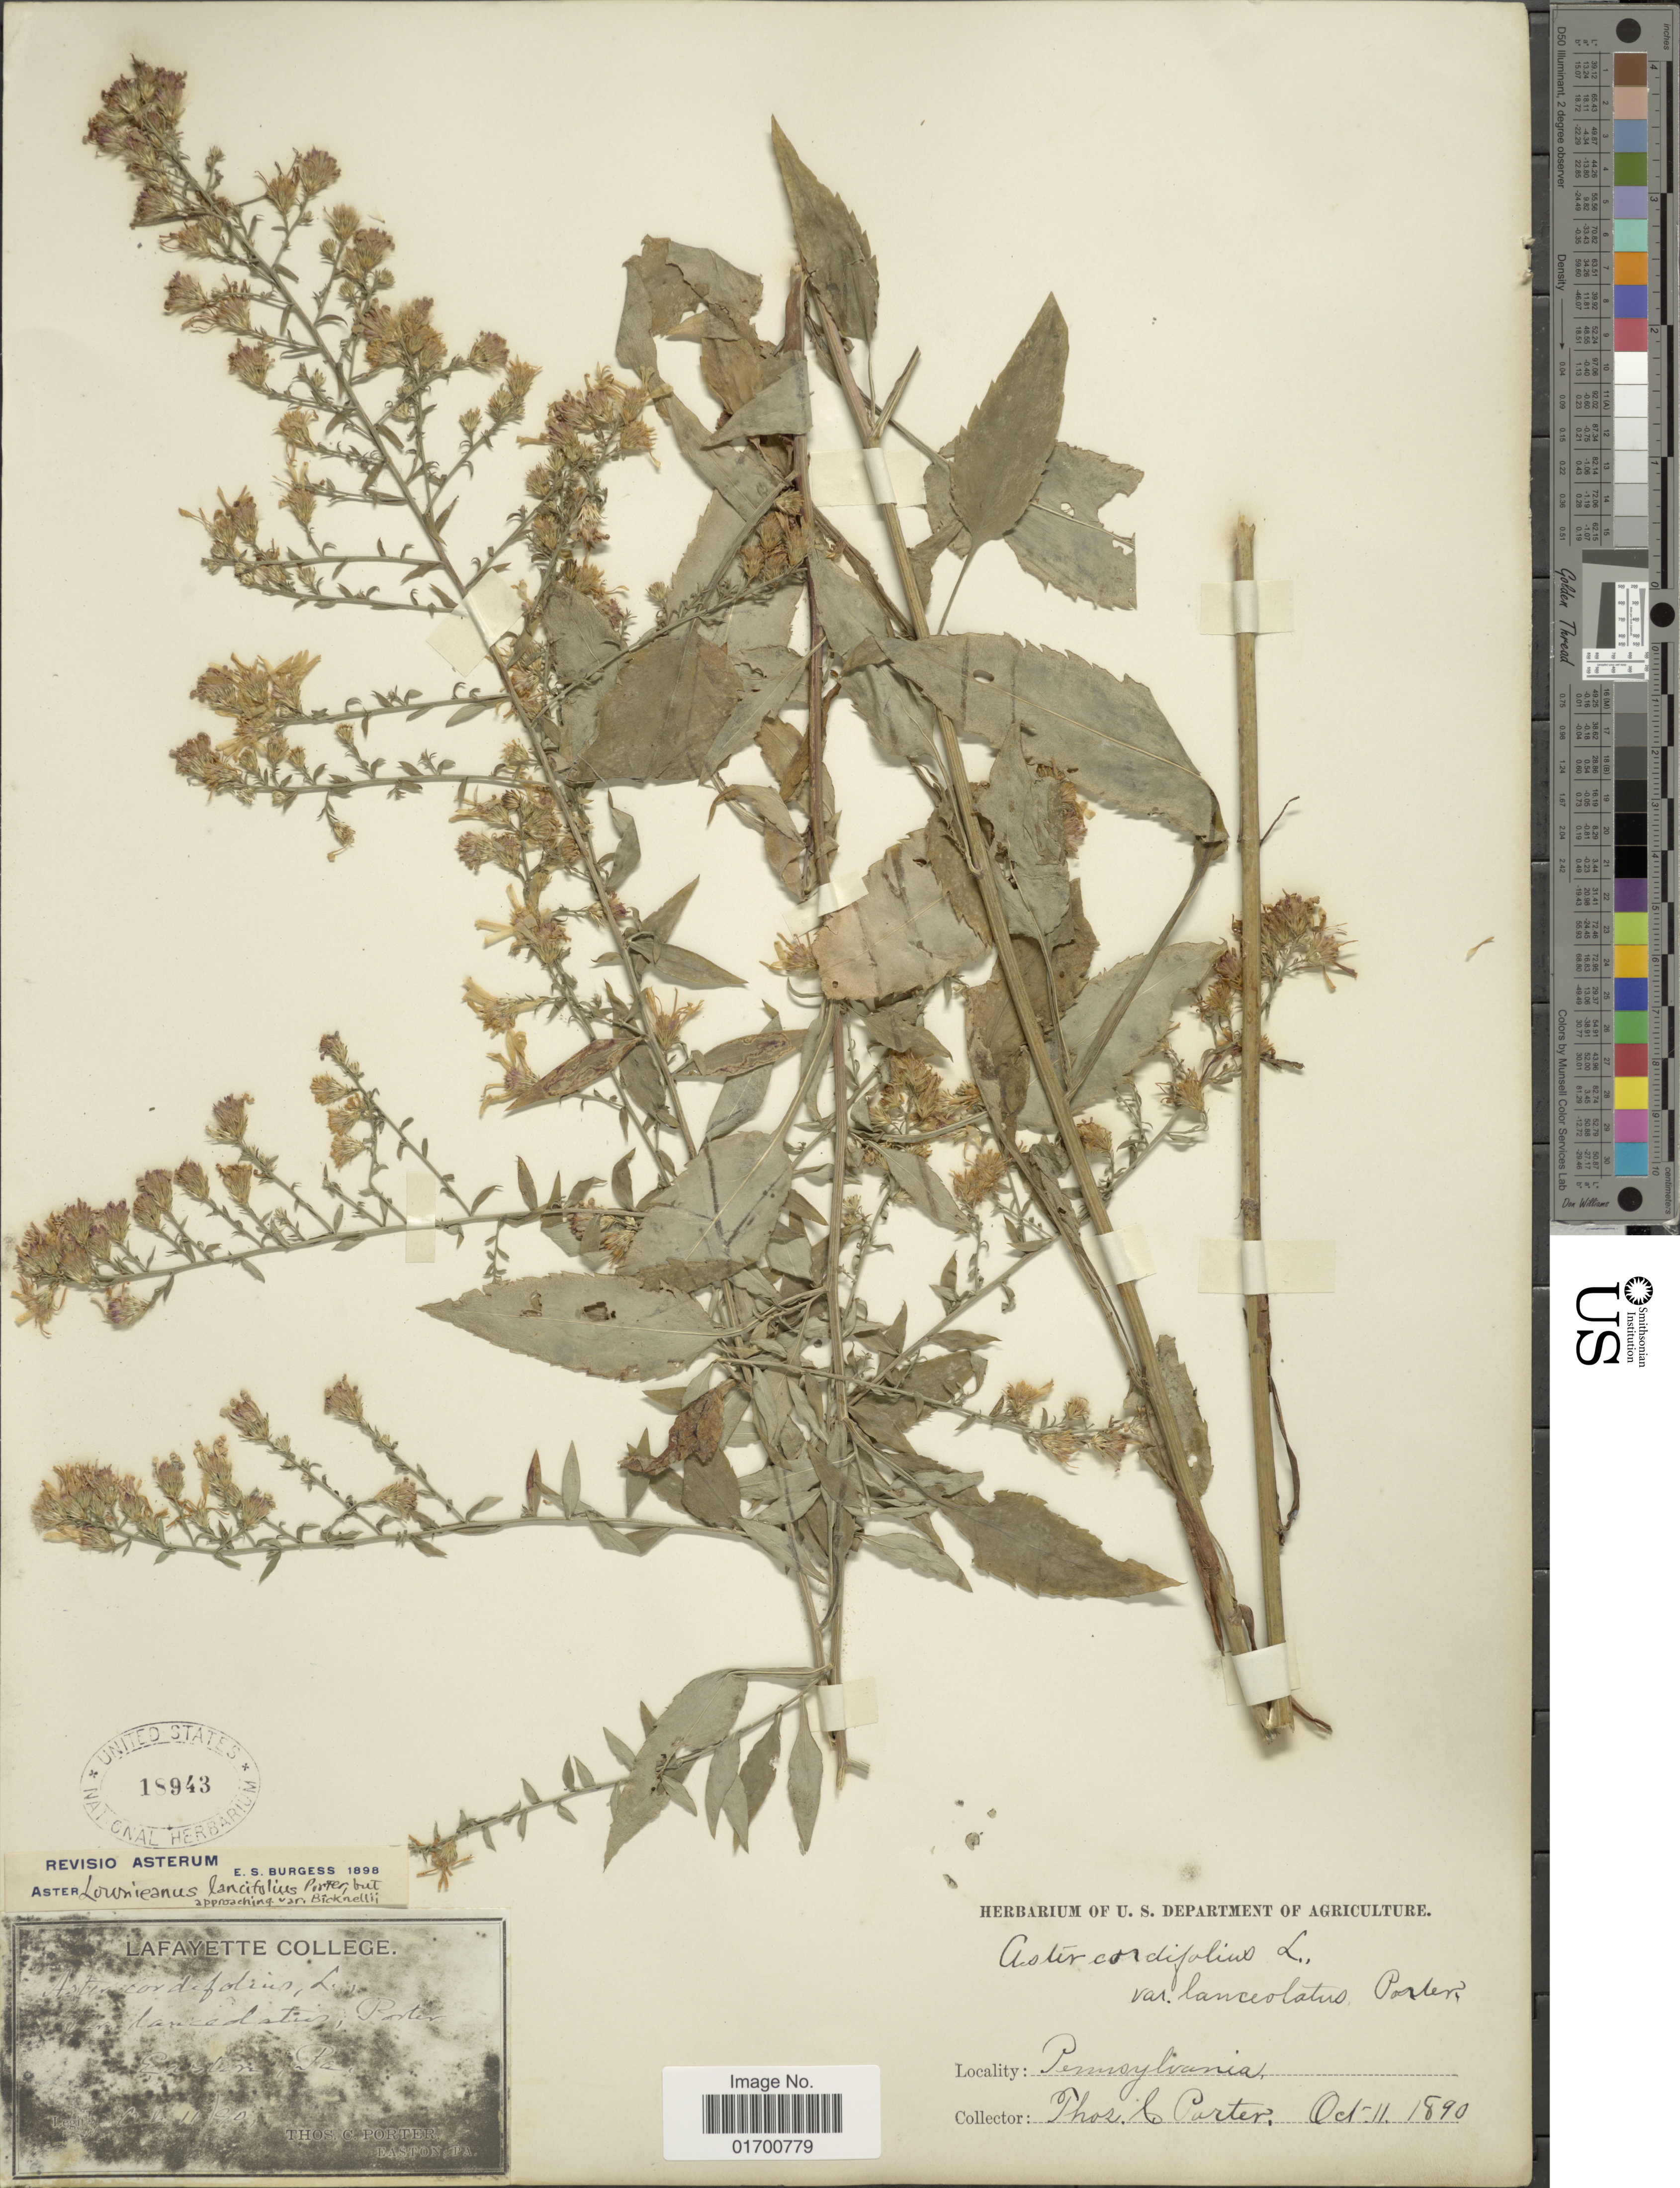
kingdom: Plantae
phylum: Tracheophyta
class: Magnoliopsida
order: Asterales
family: Asteraceae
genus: Symphyotrichum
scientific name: Symphyotrichum lowrieanum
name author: (Porter) G.L. Nesom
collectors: T. C. Porter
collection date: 1890-10-11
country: United States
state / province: Pennsylvania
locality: Easton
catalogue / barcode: US 18943